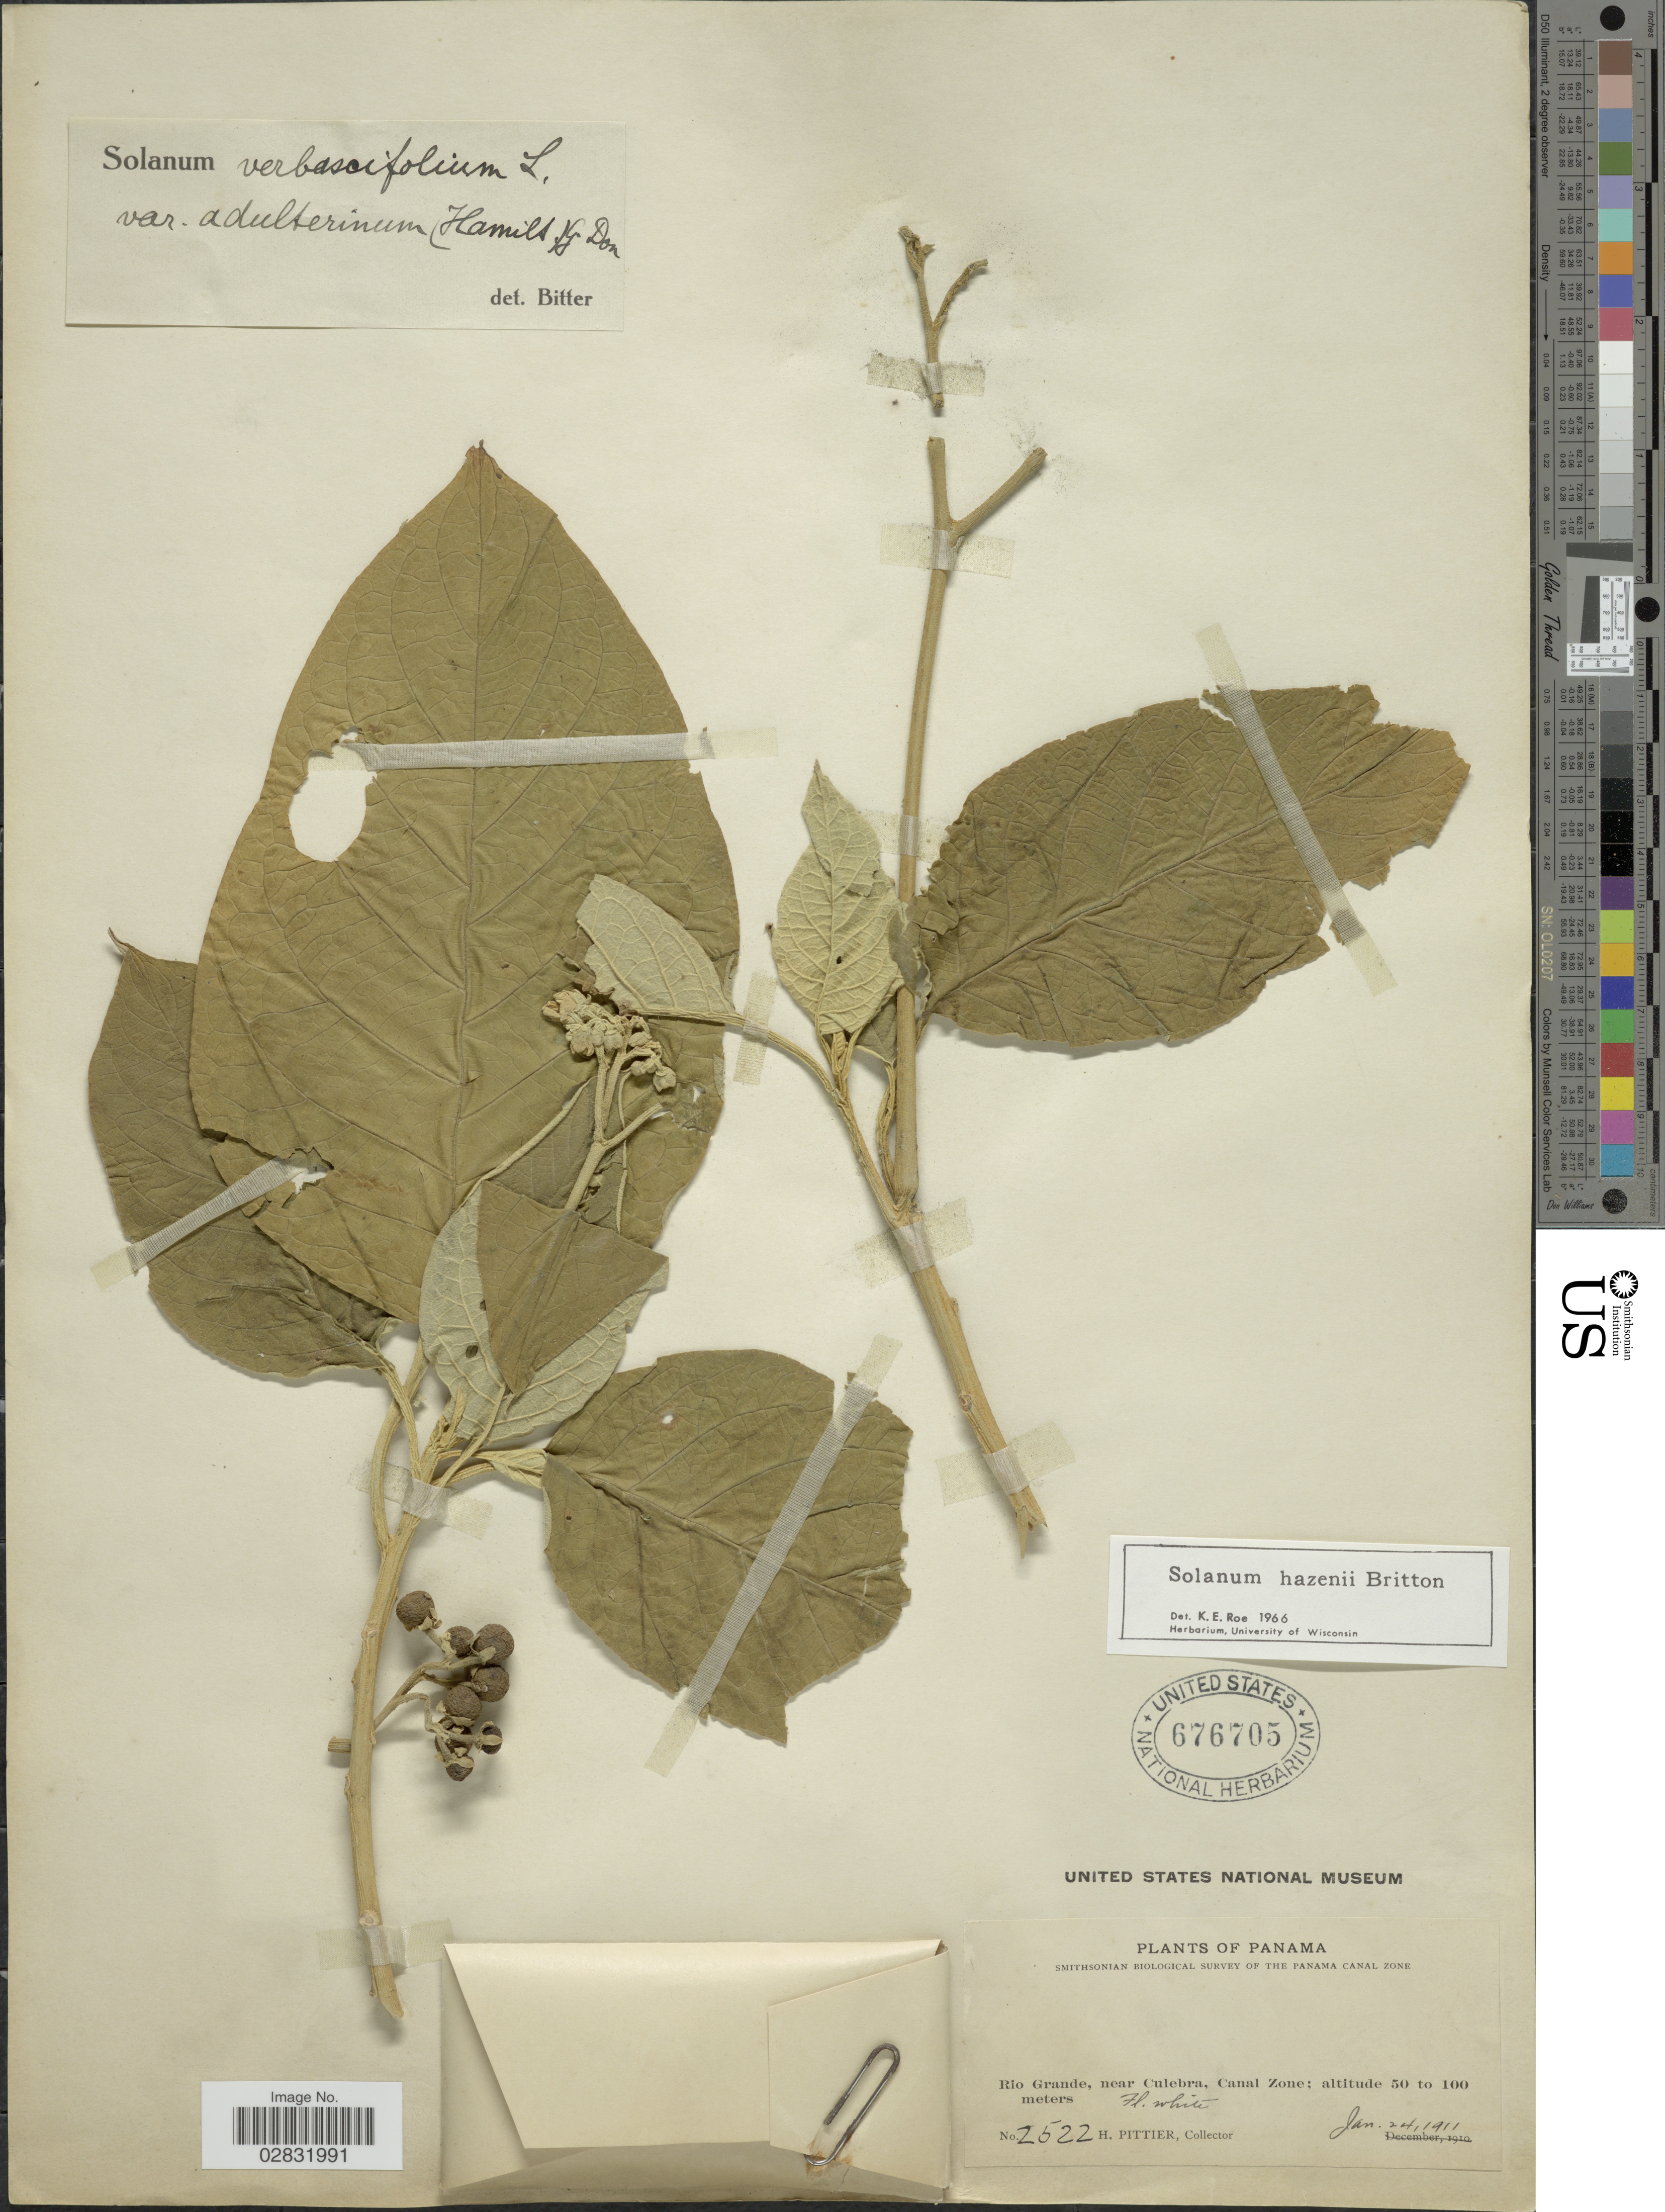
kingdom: Plantae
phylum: Tracheophyta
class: Magnoliopsida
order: Solanales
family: Solanaceae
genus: Solanum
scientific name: Solanum hazenii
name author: Britton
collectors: H. F. Pittier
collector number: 2522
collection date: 1911-01-24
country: Panama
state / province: Colón / Panamá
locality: Rio Grande, near Culebra, Canal Zone.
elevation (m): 50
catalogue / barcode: US 676705